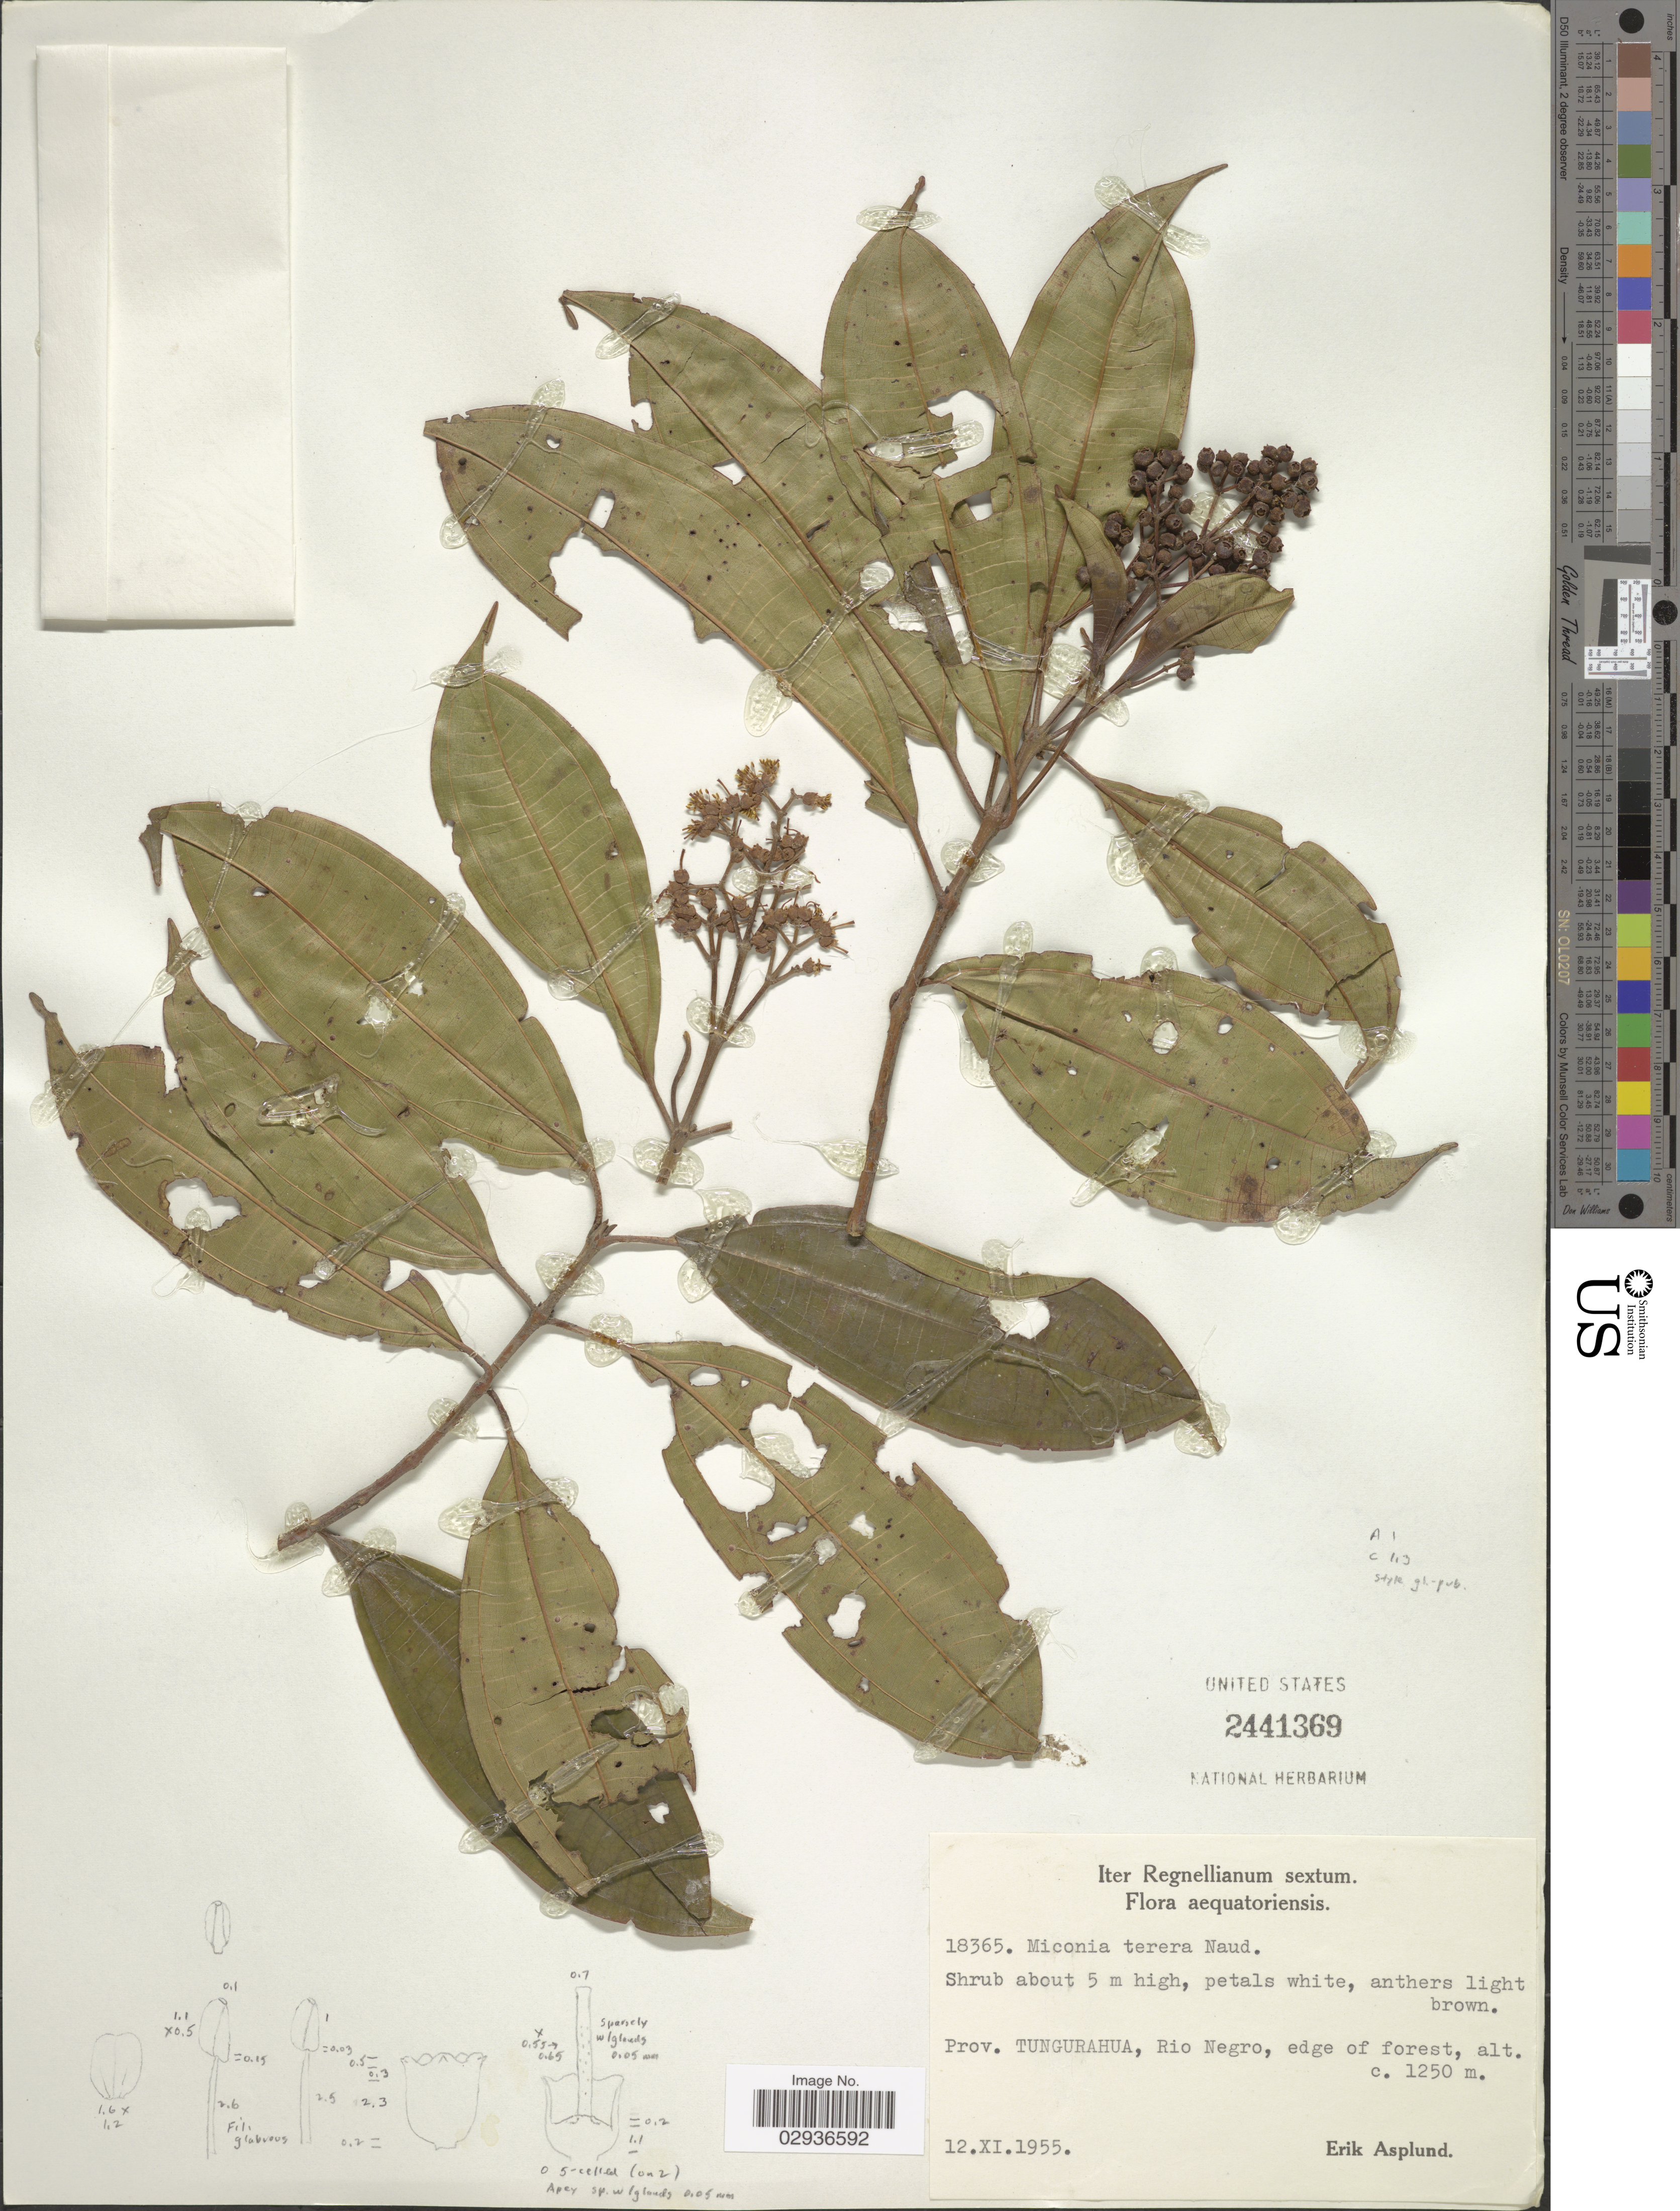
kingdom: Plantae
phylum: Tracheophyta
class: Magnoliopsida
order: Myrtales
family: Melastomataceae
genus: Miconia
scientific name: Miconia barbeyana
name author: Cogn.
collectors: E. Asplund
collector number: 18365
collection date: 1955-11-12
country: Ecuador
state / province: Tungurahua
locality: Rio Negro.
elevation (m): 1250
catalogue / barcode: US 2441369